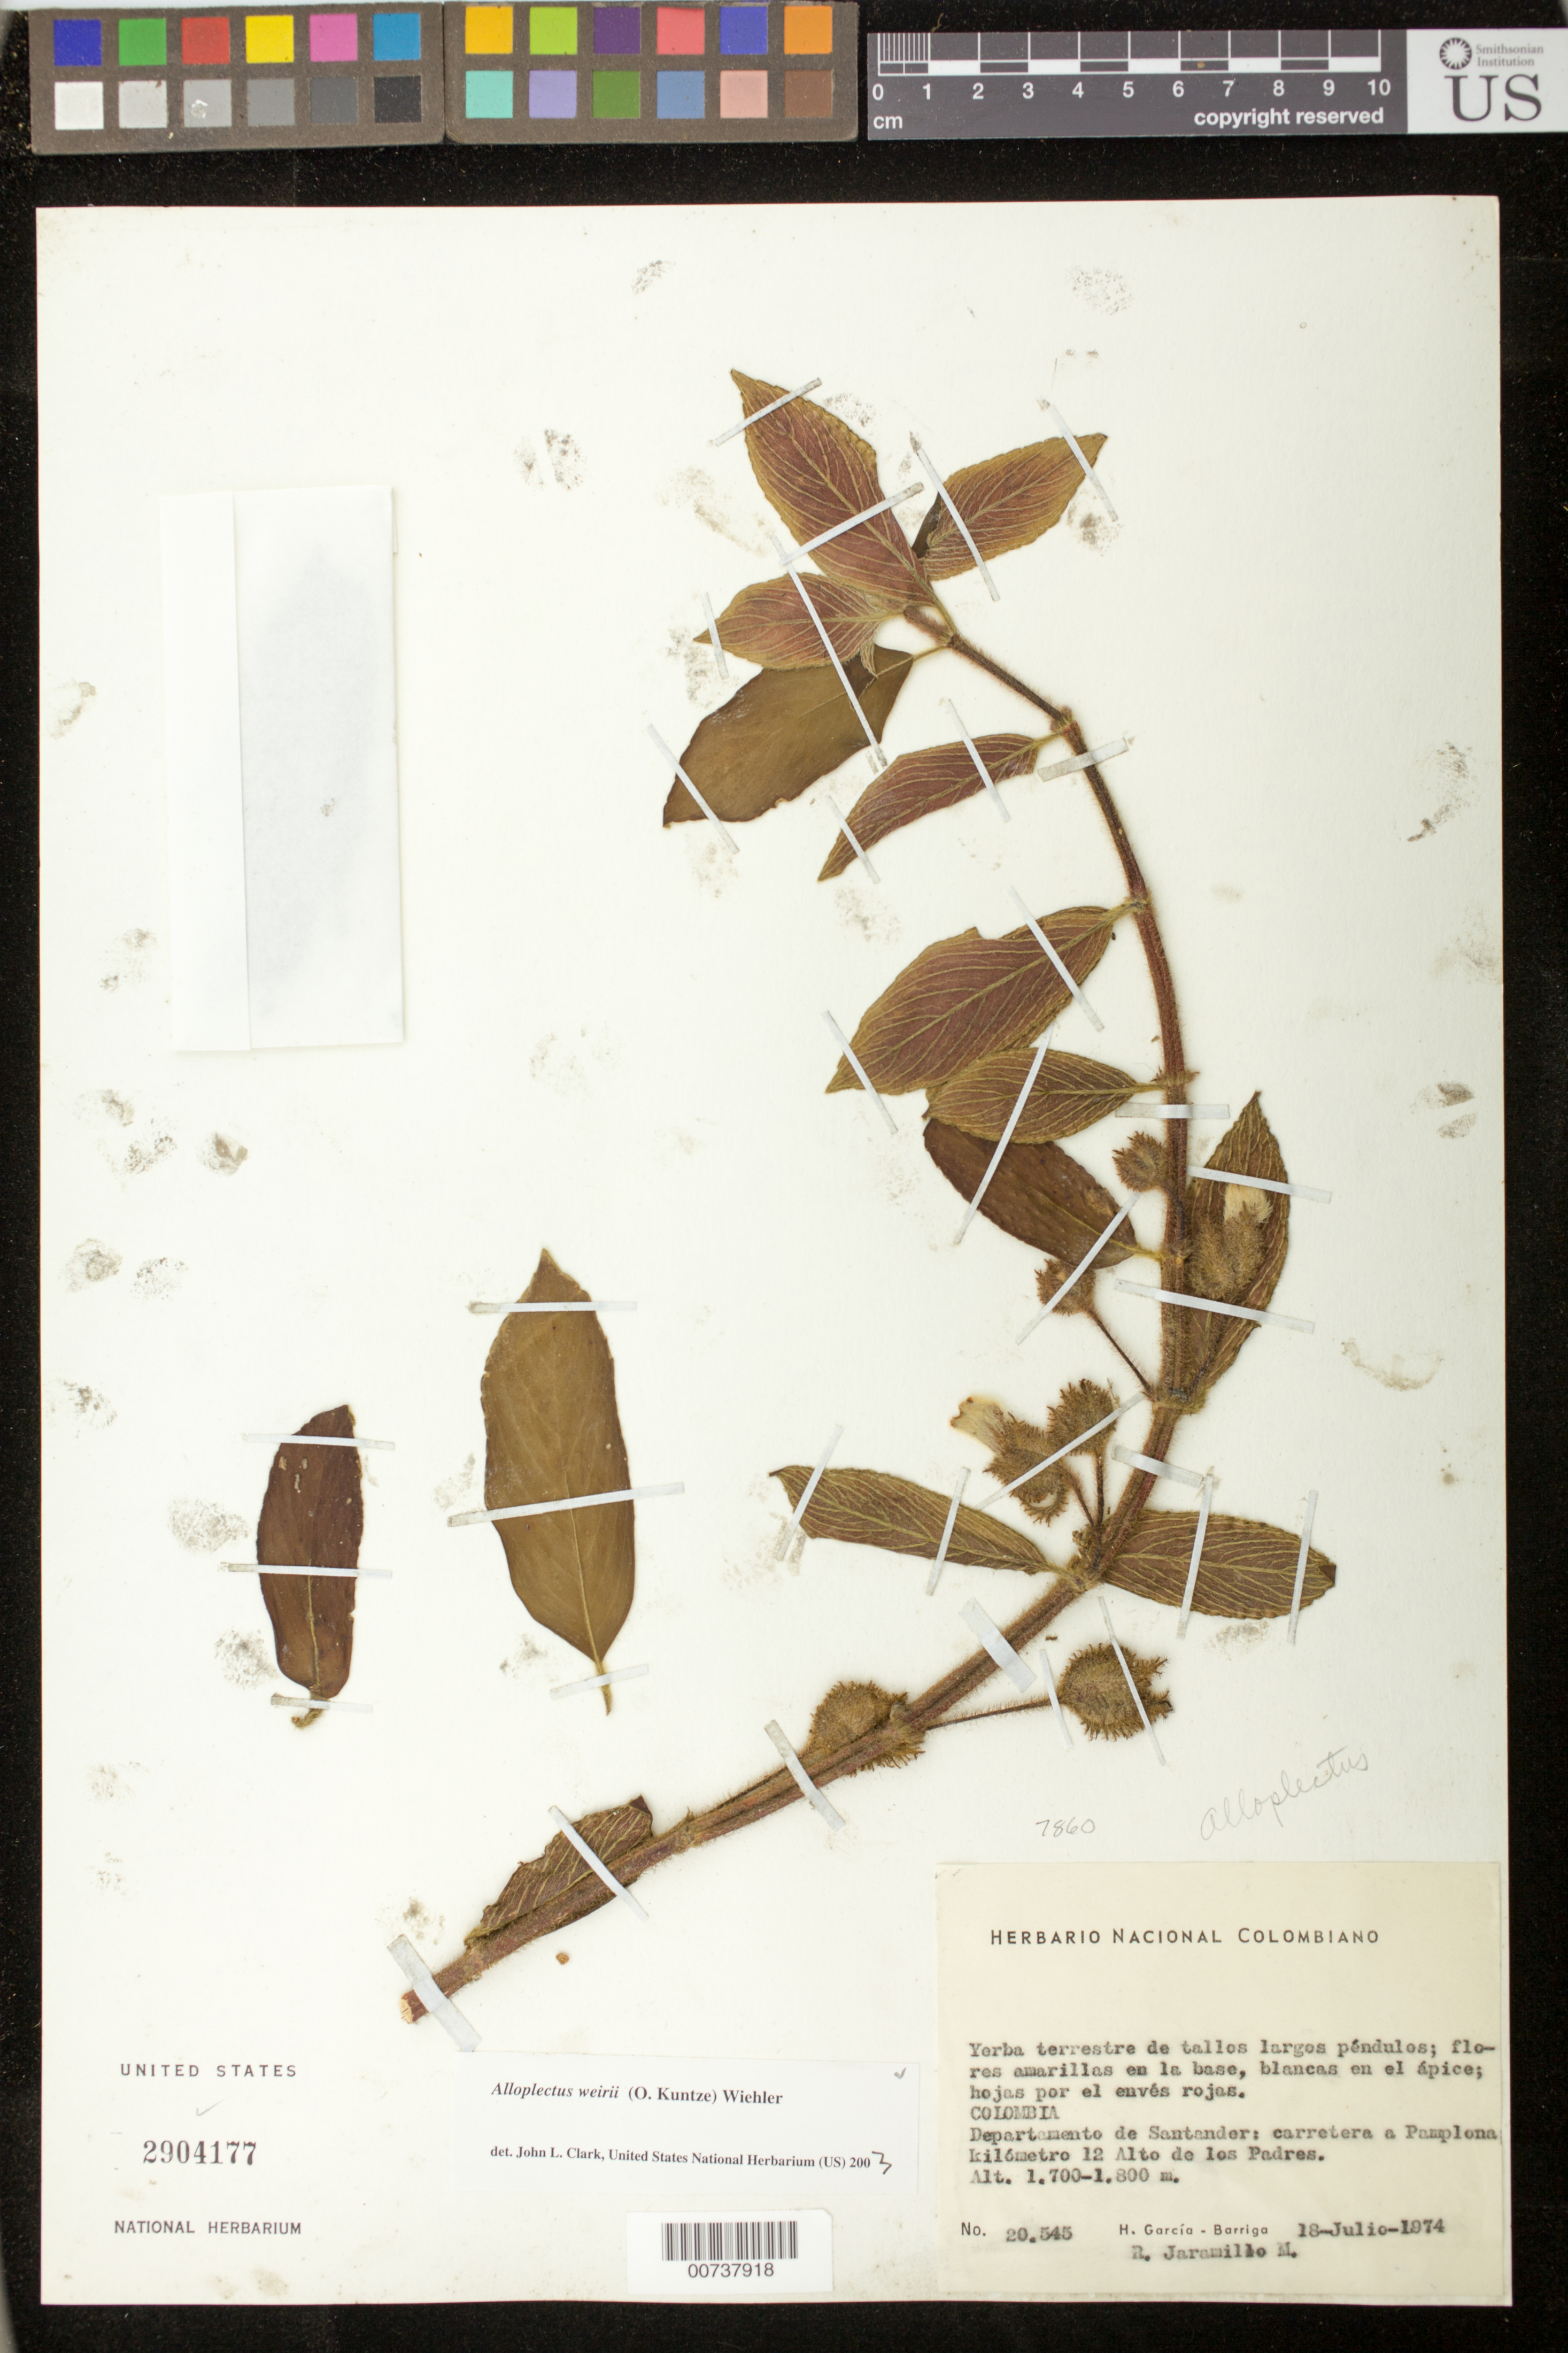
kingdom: Plantae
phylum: Tracheophyta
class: Magnoliopsida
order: Lamiales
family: Gesneriaceae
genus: Alloplectus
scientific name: Alloplectus weirii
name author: (Kuntze) Wiehler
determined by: Clark, J. L., (SEL), The Marie Selby Botanical Garden (UNITED STATES)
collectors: H. García Barriga & R. Jaramillo M.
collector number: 20545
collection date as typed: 18 Jul 1974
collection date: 1974-07-18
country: Colombia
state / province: Santander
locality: Carretera a Pamplona; km 12 Alto de los Padres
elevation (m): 1700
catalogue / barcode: US 2904177